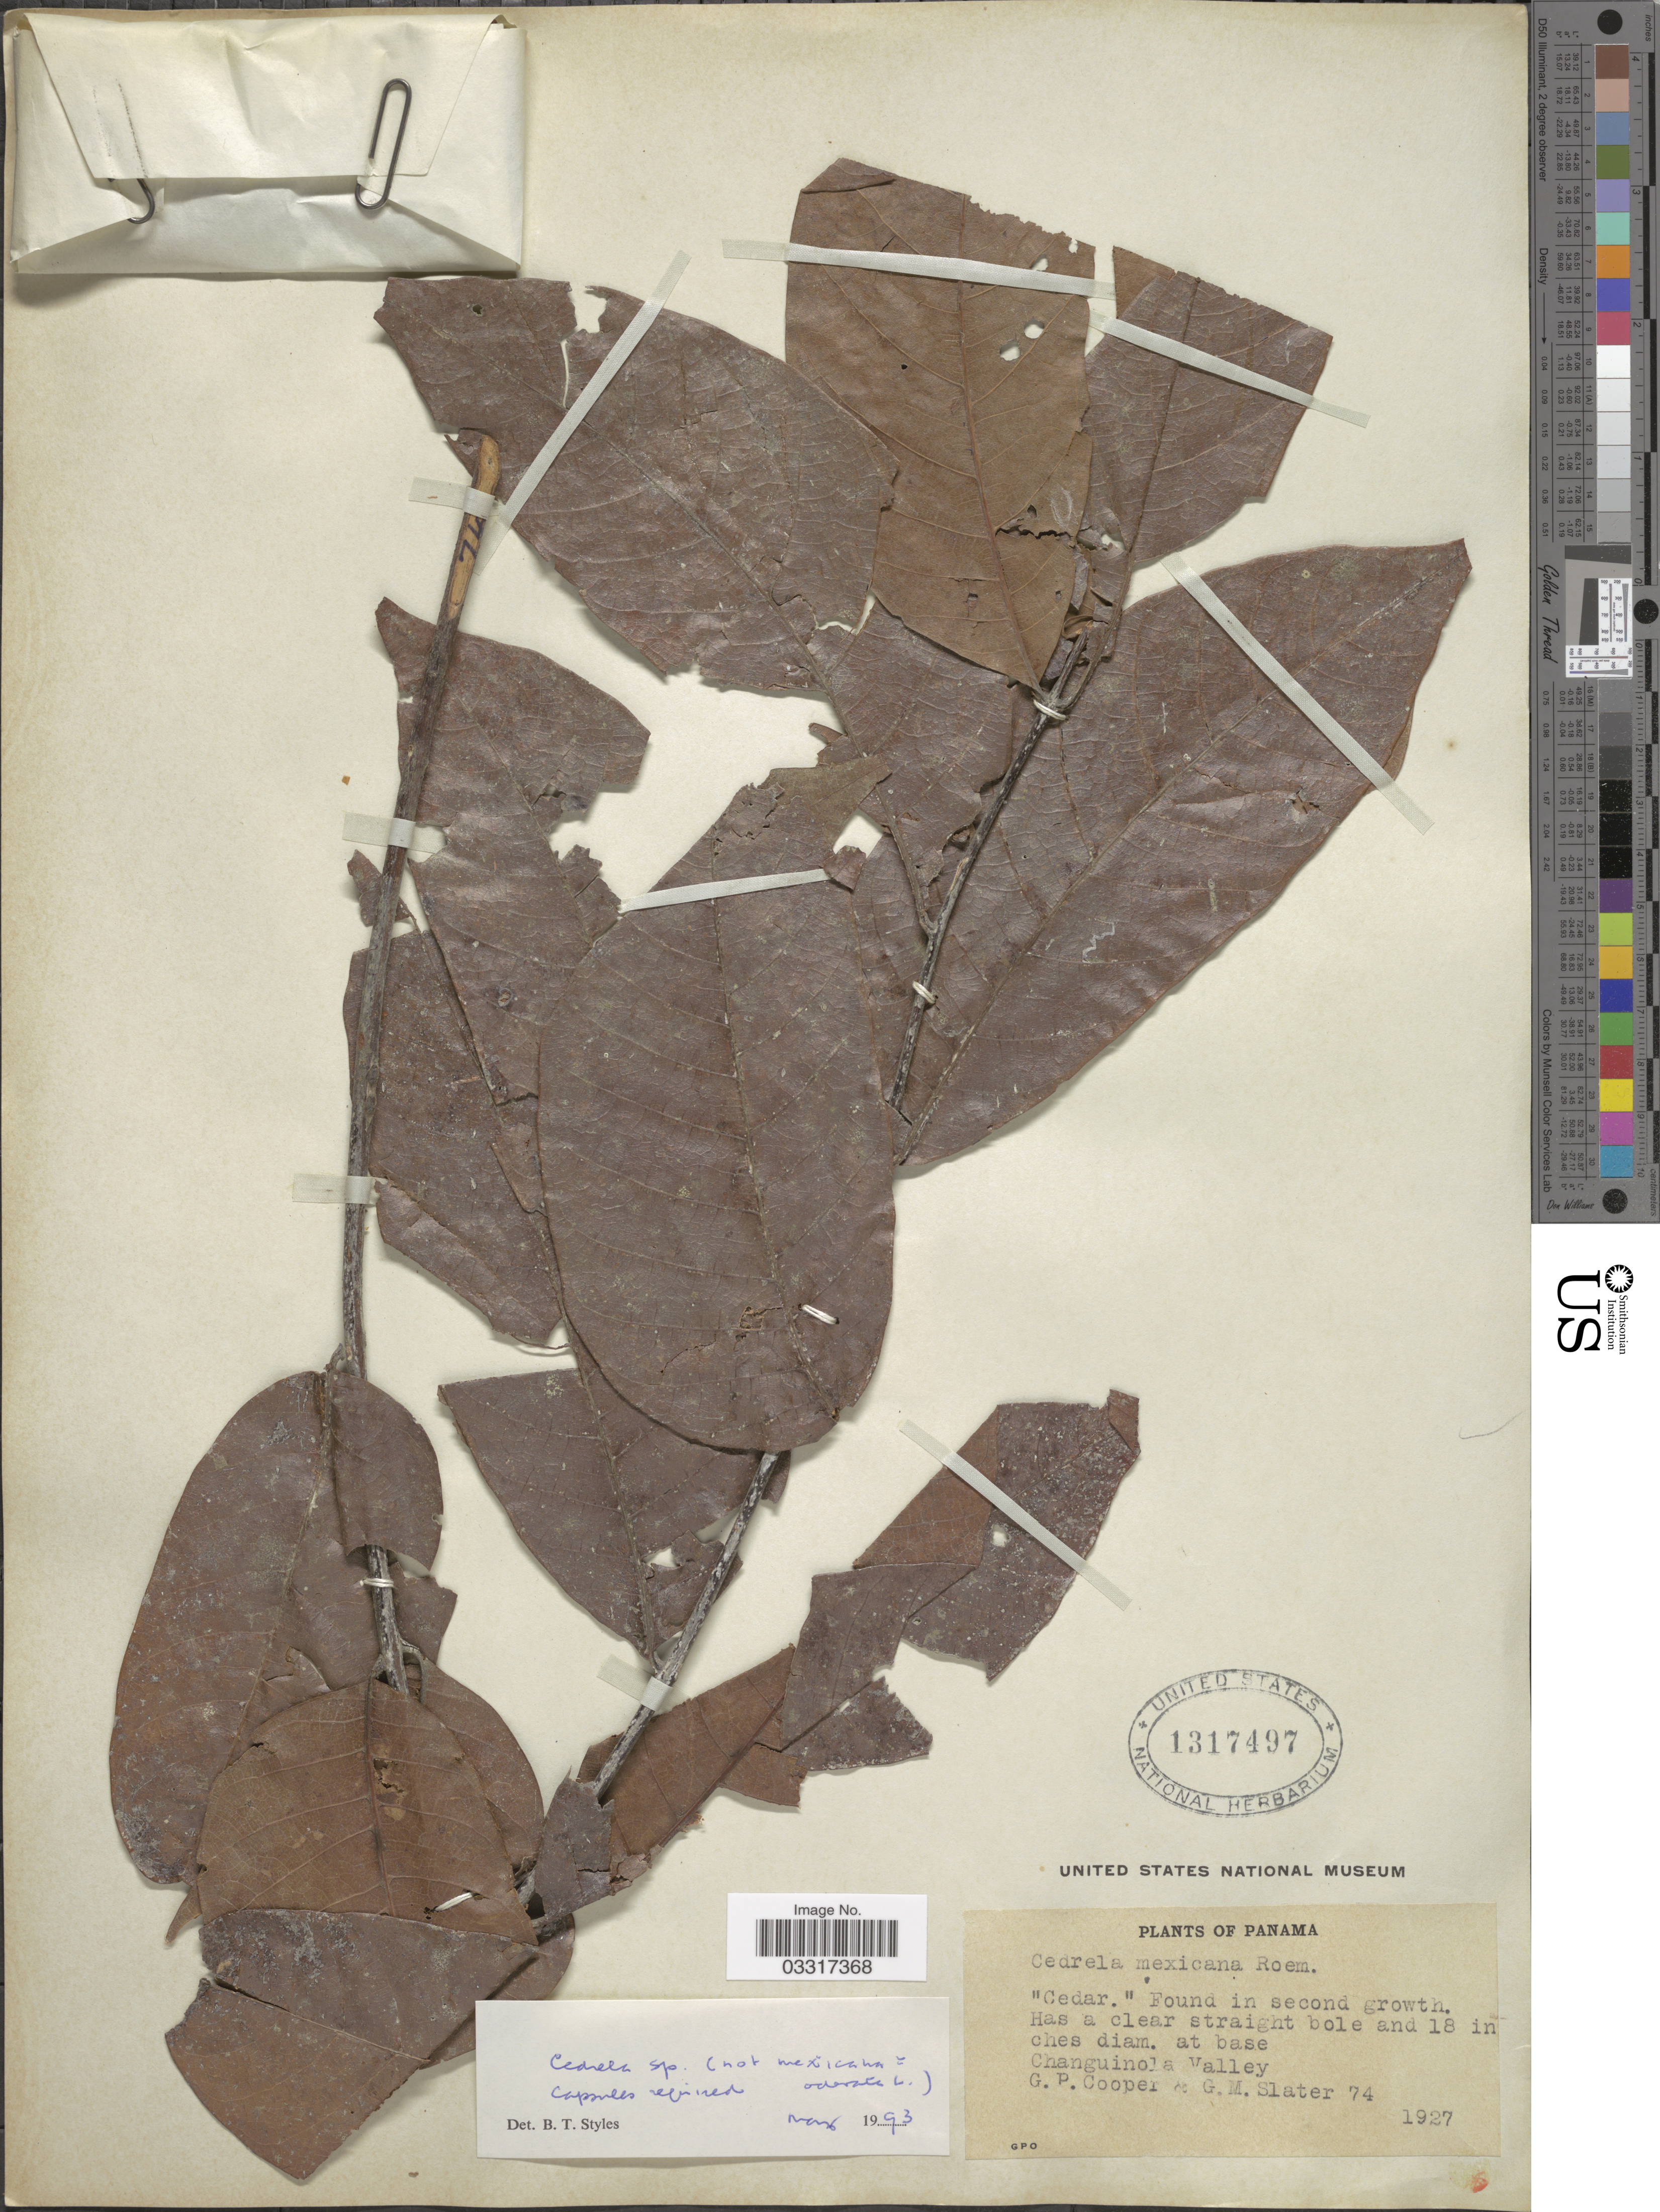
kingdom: Plantae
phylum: Tracheophyta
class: Magnoliopsida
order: Sapindales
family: Meliaceae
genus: Cedrela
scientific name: Cedrela sp.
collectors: G. Cooper & G. Slater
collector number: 74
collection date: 1927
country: Panama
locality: Changuinola Valley.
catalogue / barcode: US 1317497